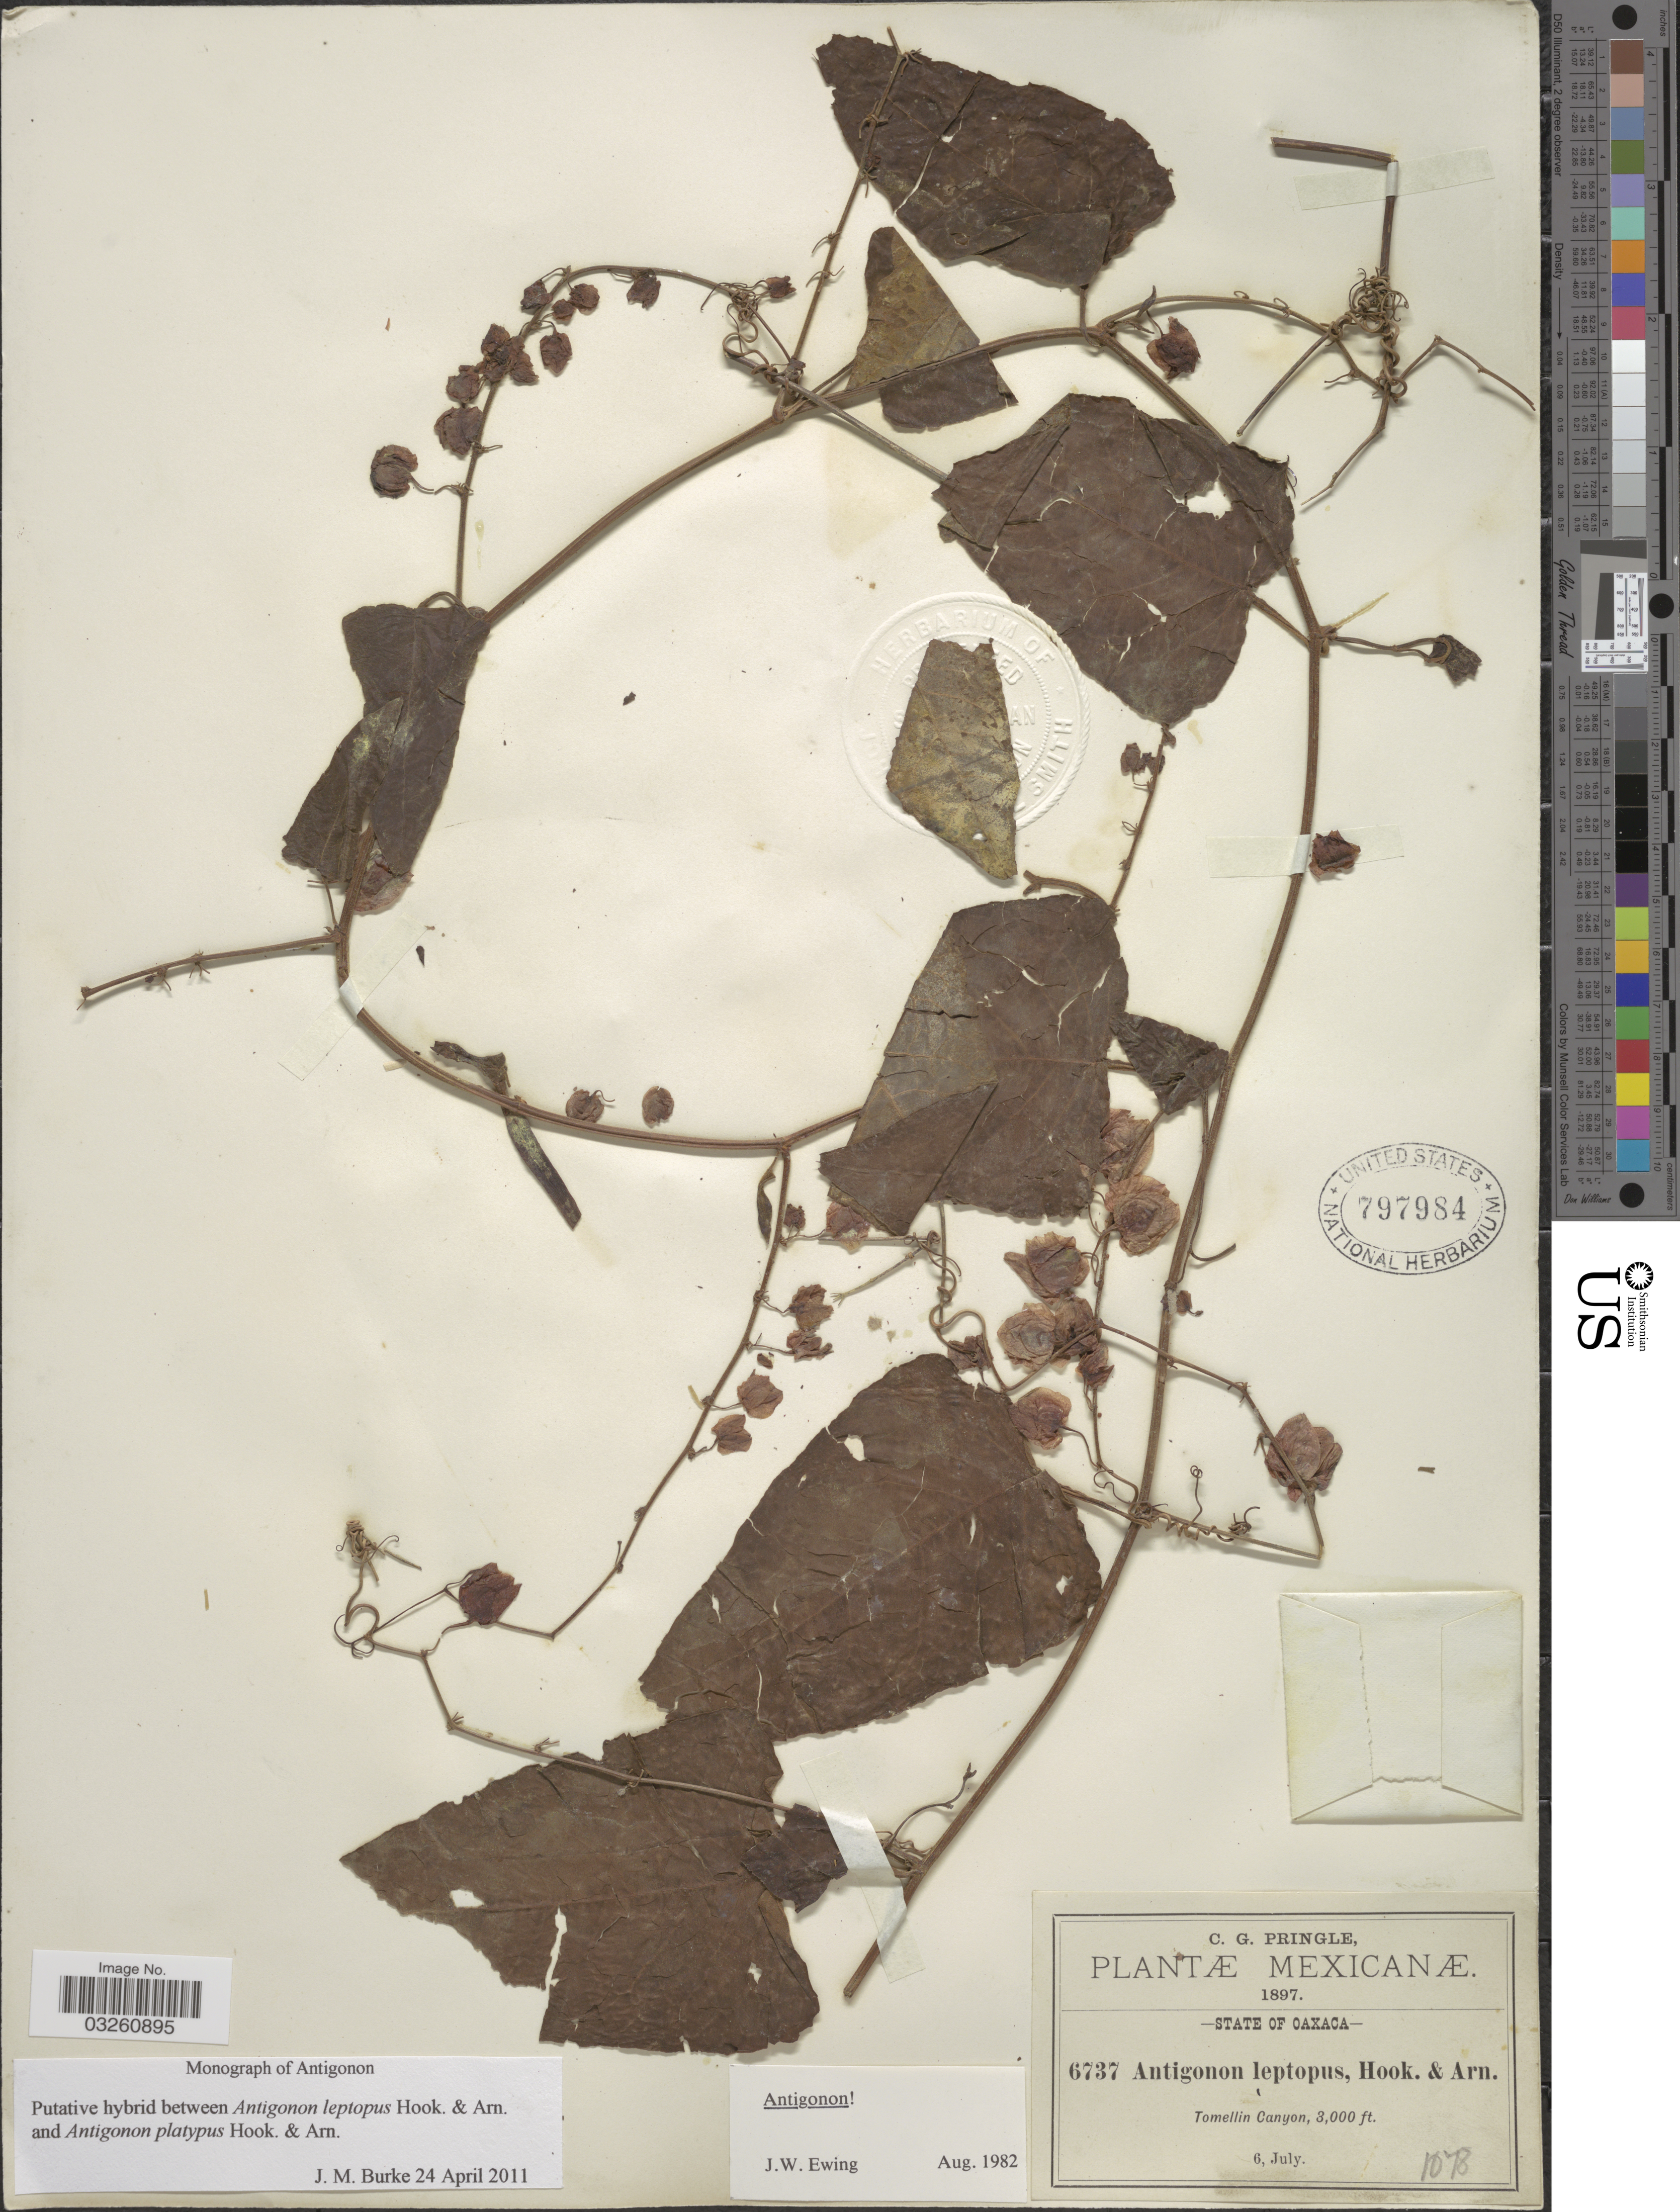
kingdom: Plantae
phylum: Tracheophyta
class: Magnoliopsida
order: Caryophyllales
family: Polygonaceae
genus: Antigonon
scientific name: Antigonon leptopus x A. platypus Hook. & Arn.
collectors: C. G. Pringle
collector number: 6737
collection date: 1897-07-06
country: Mexico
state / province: Guerrero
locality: Tomellin Canyon.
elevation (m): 914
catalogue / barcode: US 797984